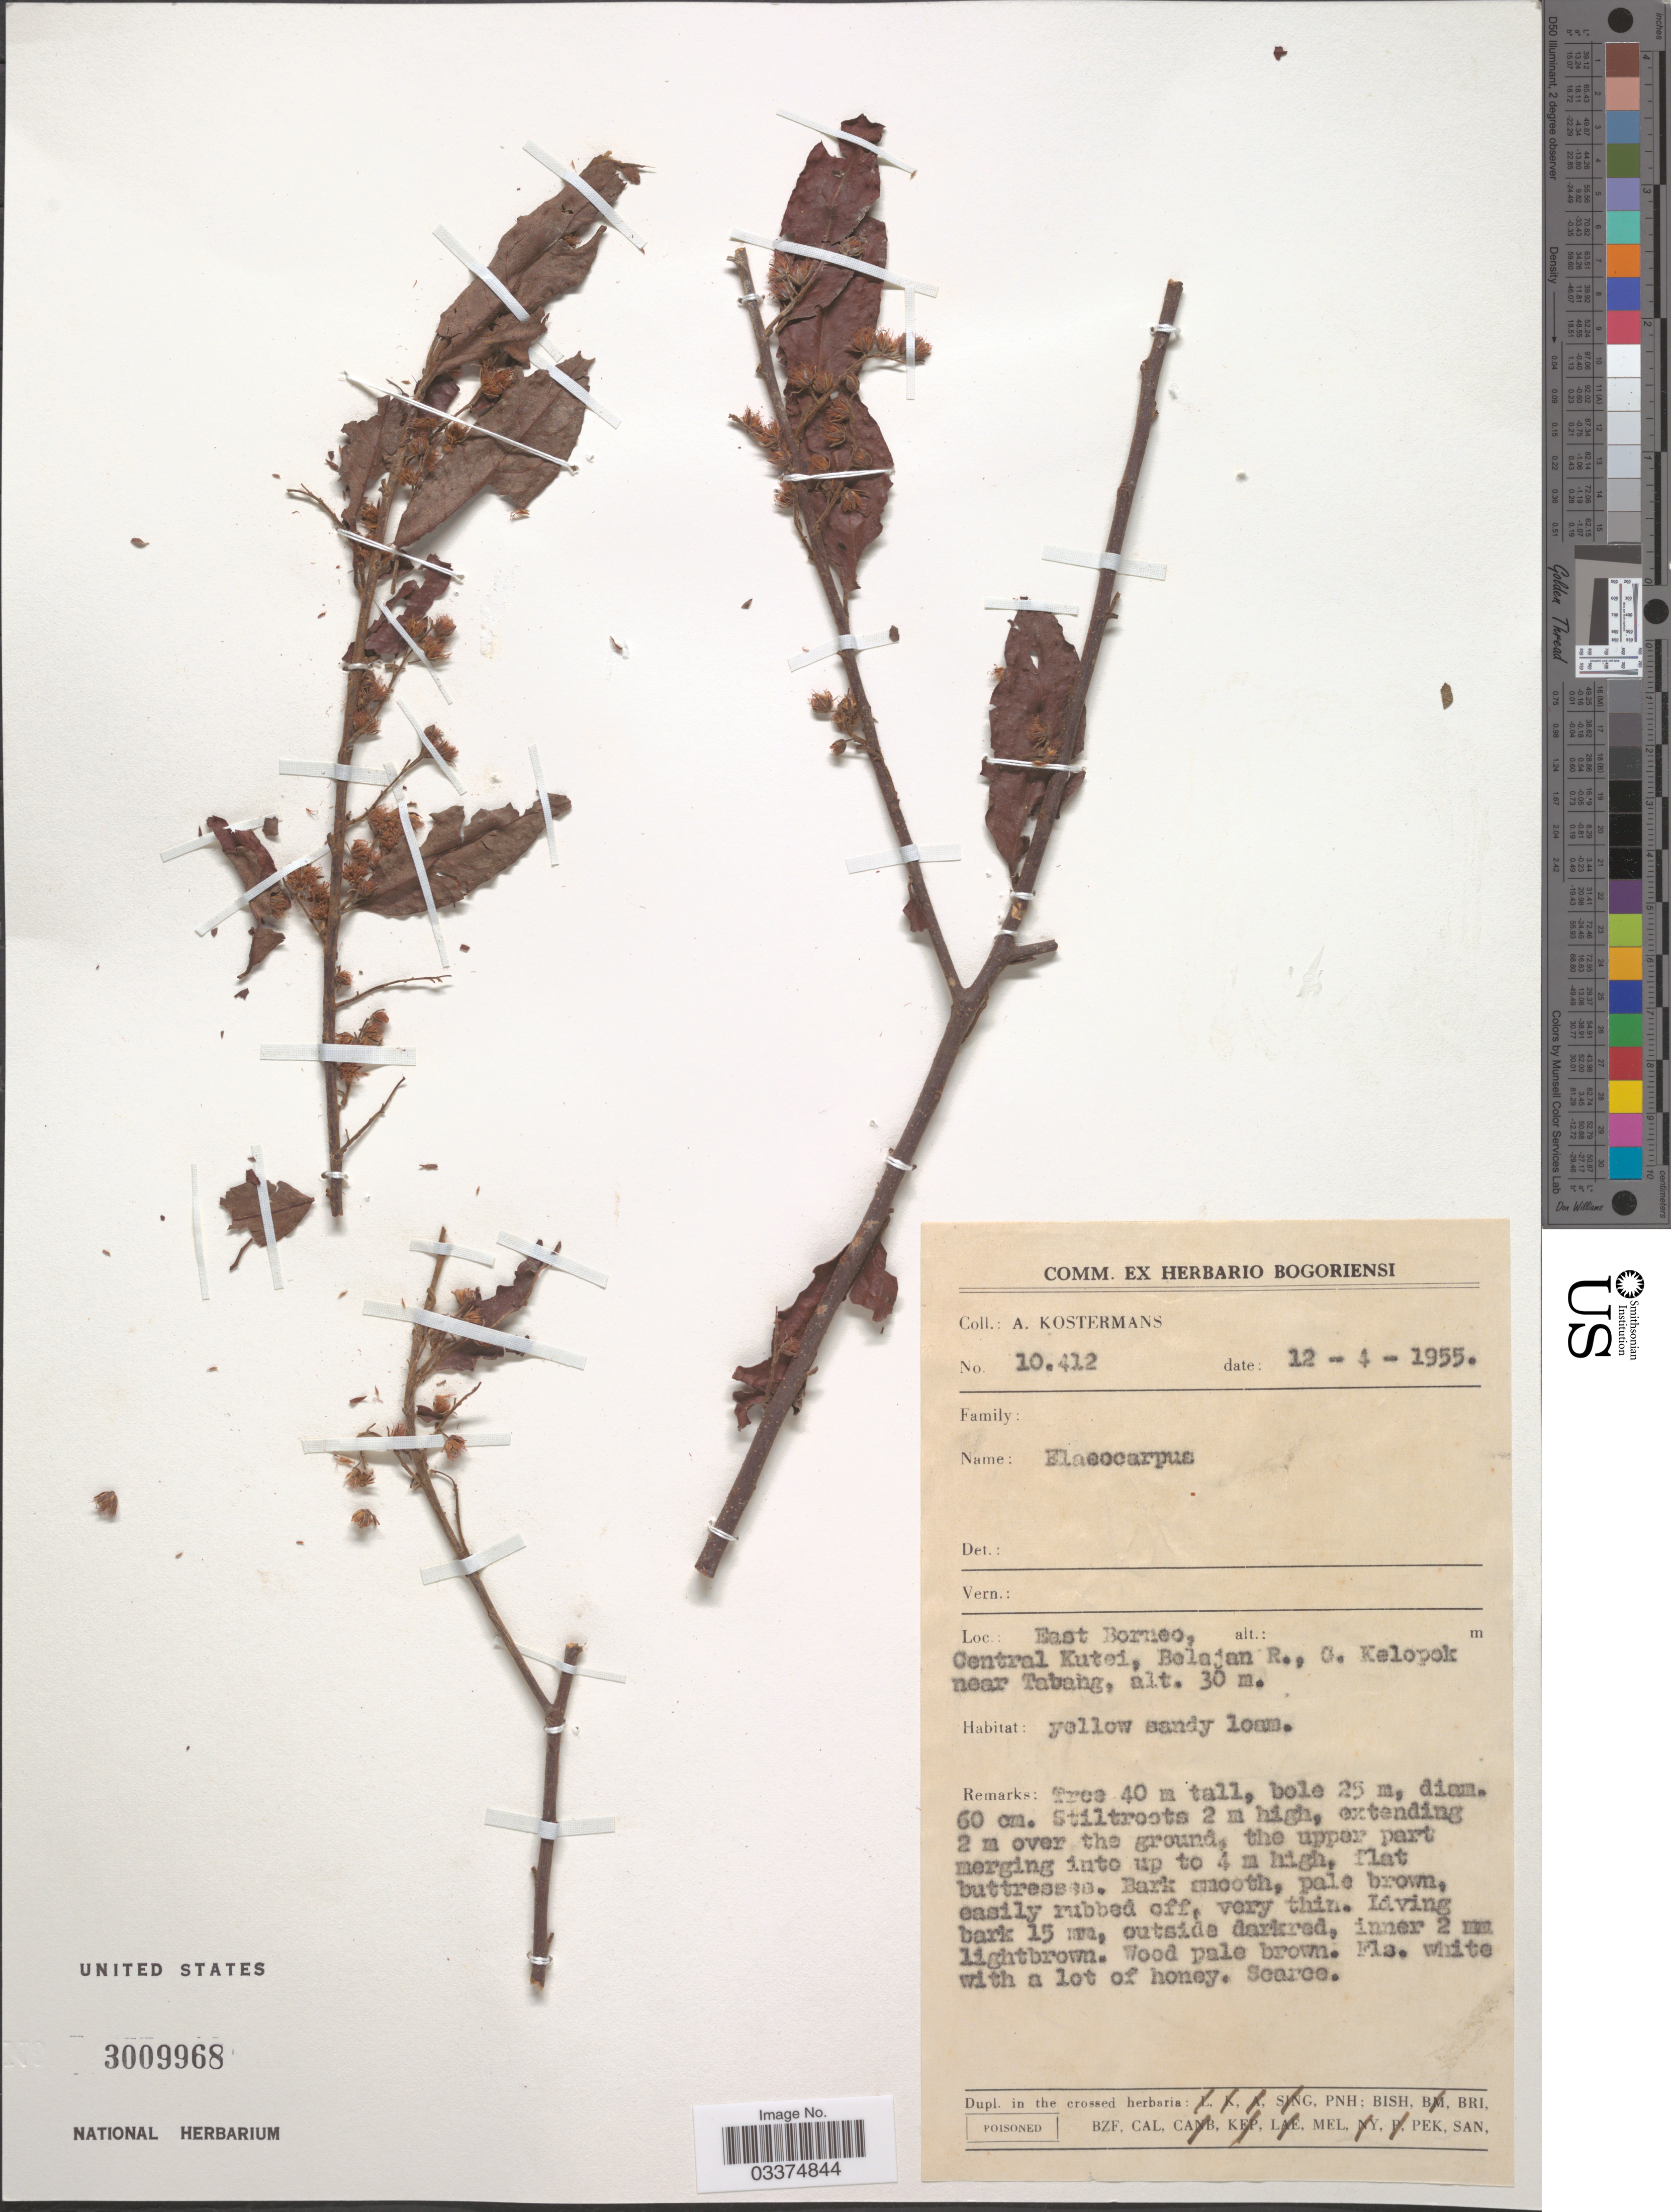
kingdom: Plantae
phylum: Tracheophyta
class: Magnoliopsida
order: Oxalidales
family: Elaeocarpaceae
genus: Elaeocarpus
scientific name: Elaeocarpus sp.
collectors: A. J. G. Kostermans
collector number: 10412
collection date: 1955-04-12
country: Indonesia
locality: East Borneo, Central Kutei, Belajan R., C. Kelopok near Tabang.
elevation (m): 30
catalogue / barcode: US 3009968